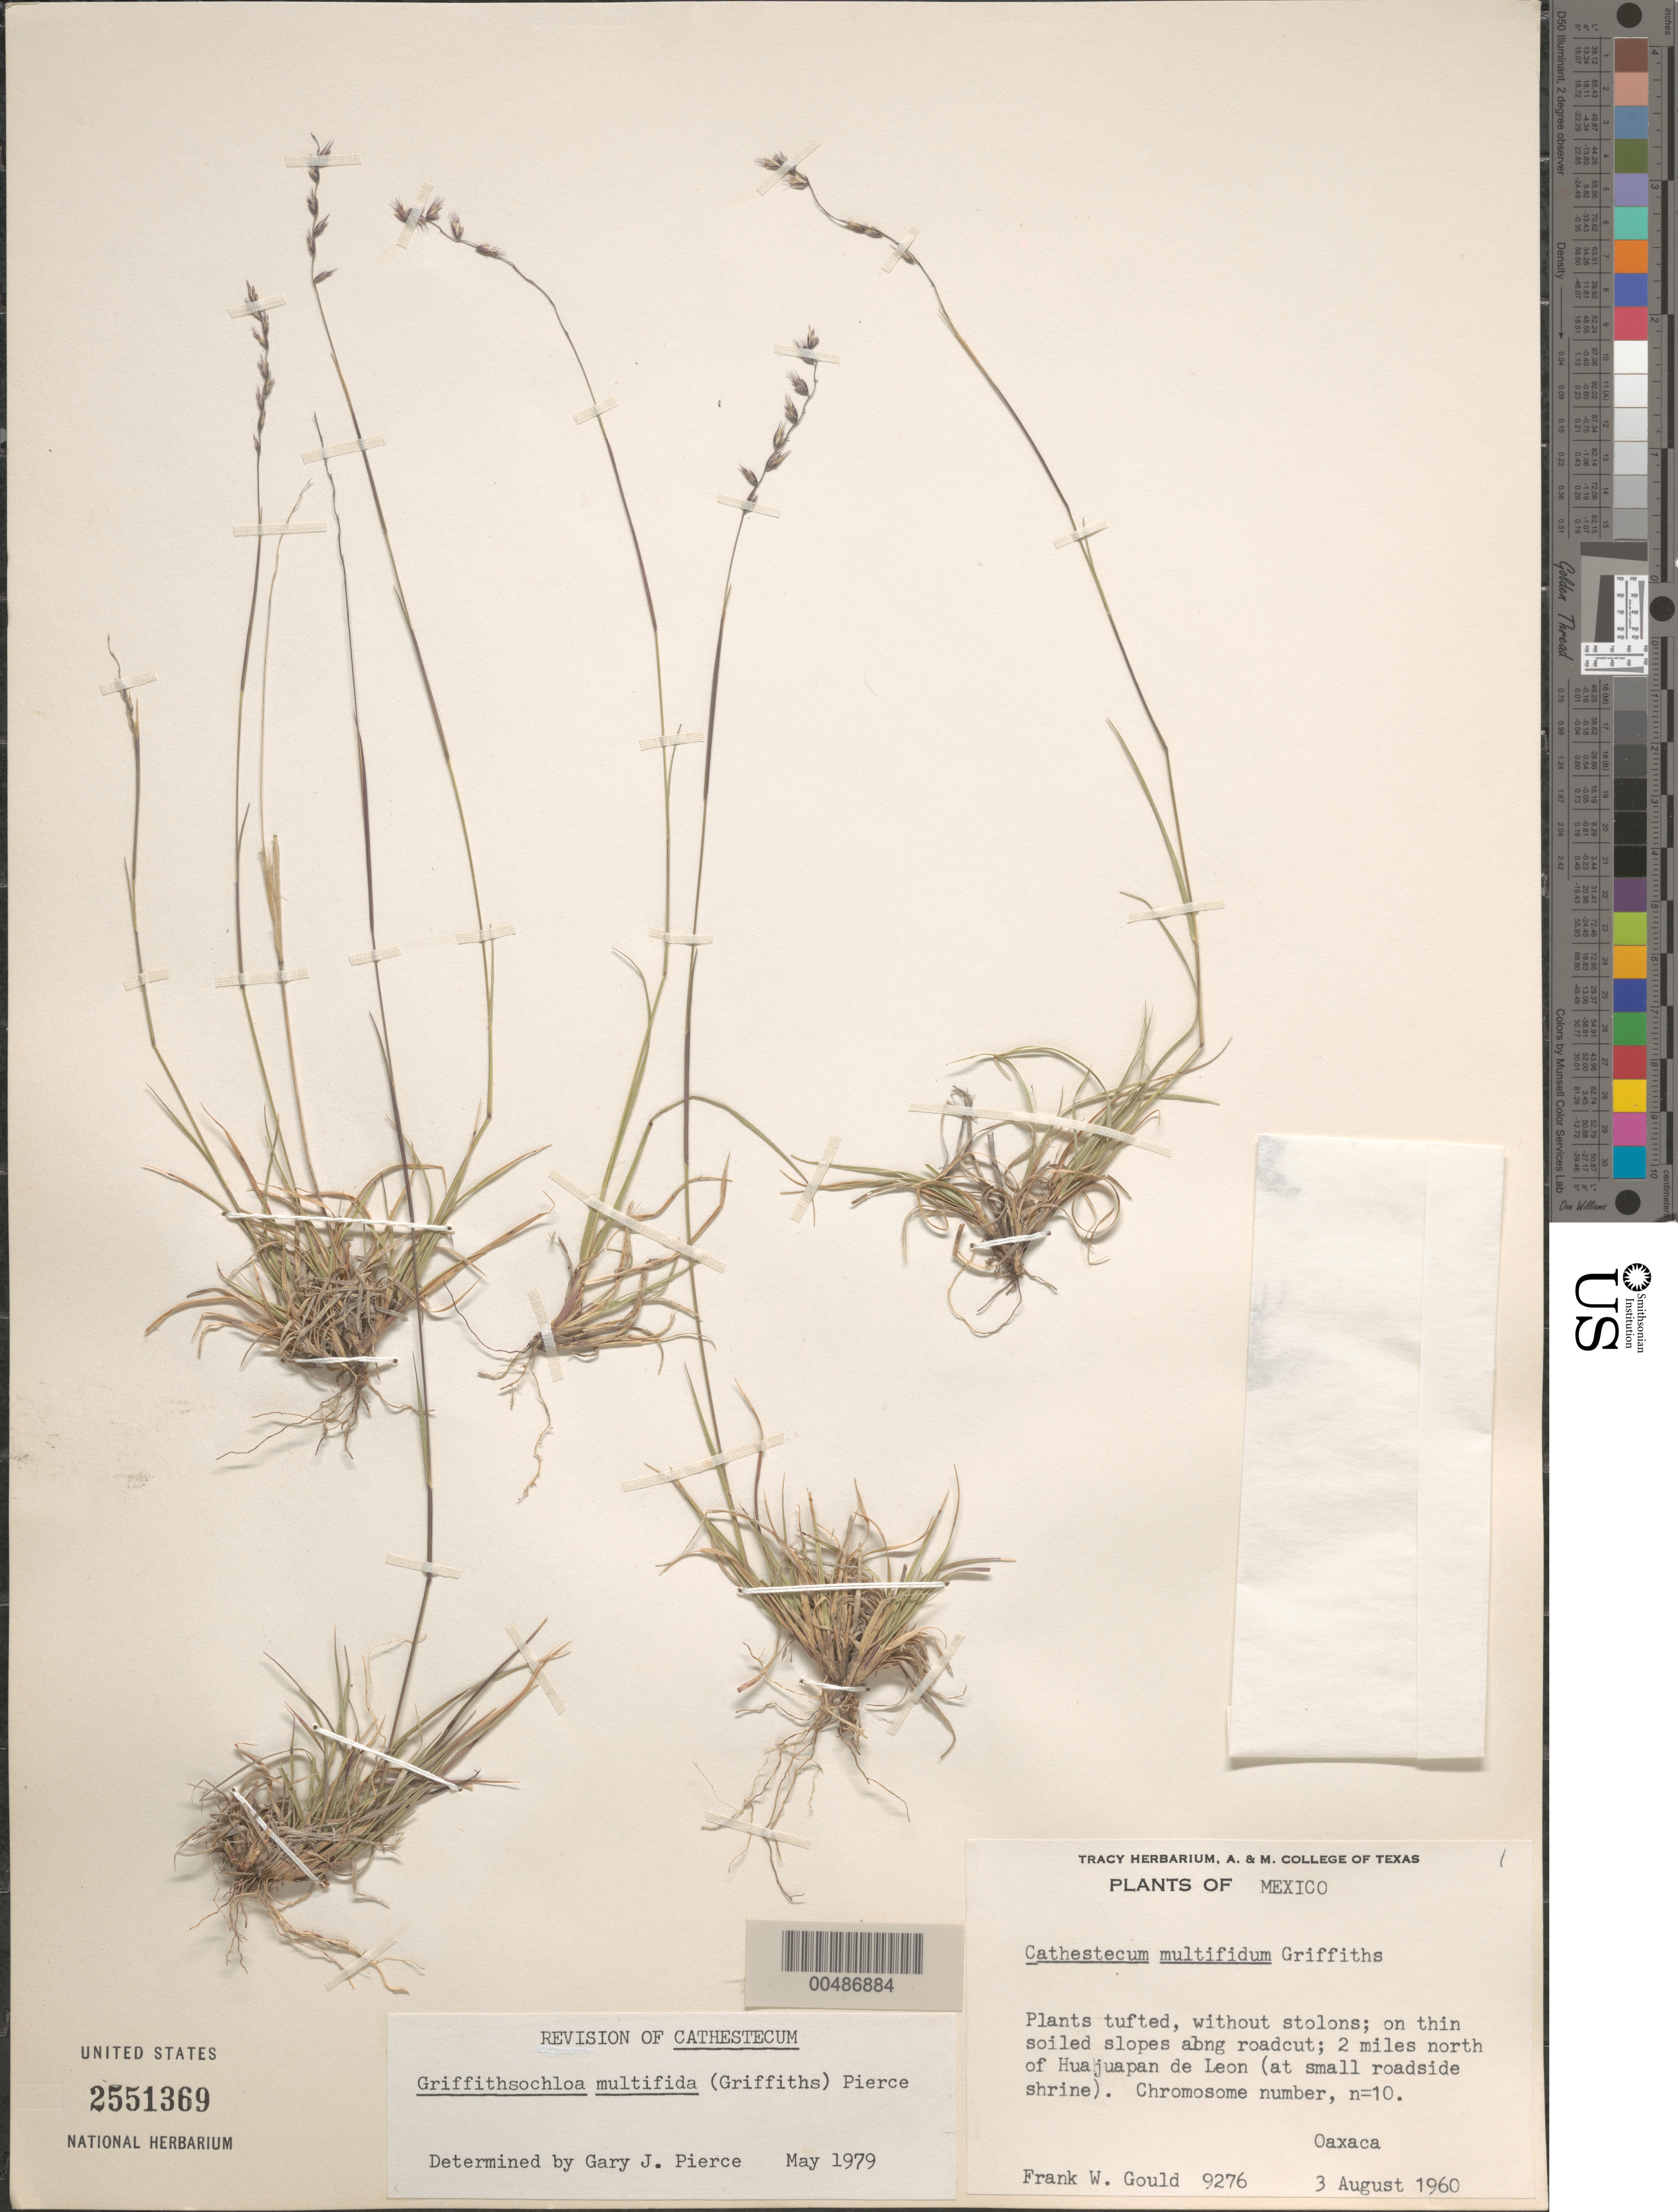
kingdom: Plantae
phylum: Tracheophyta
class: Liliopsida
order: Poales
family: Poaceae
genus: Griffithsochloa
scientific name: Griffithsochloa multifida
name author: (Griffiths) Pierce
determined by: Pierce, G. J.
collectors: F. W. Gould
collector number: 9276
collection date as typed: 3 Aug 1960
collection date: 1960-08-03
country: Mexico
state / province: Oaxaca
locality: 2 mi N of Huajuapan de Leon (at small roadside shrine)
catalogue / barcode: US 2551369